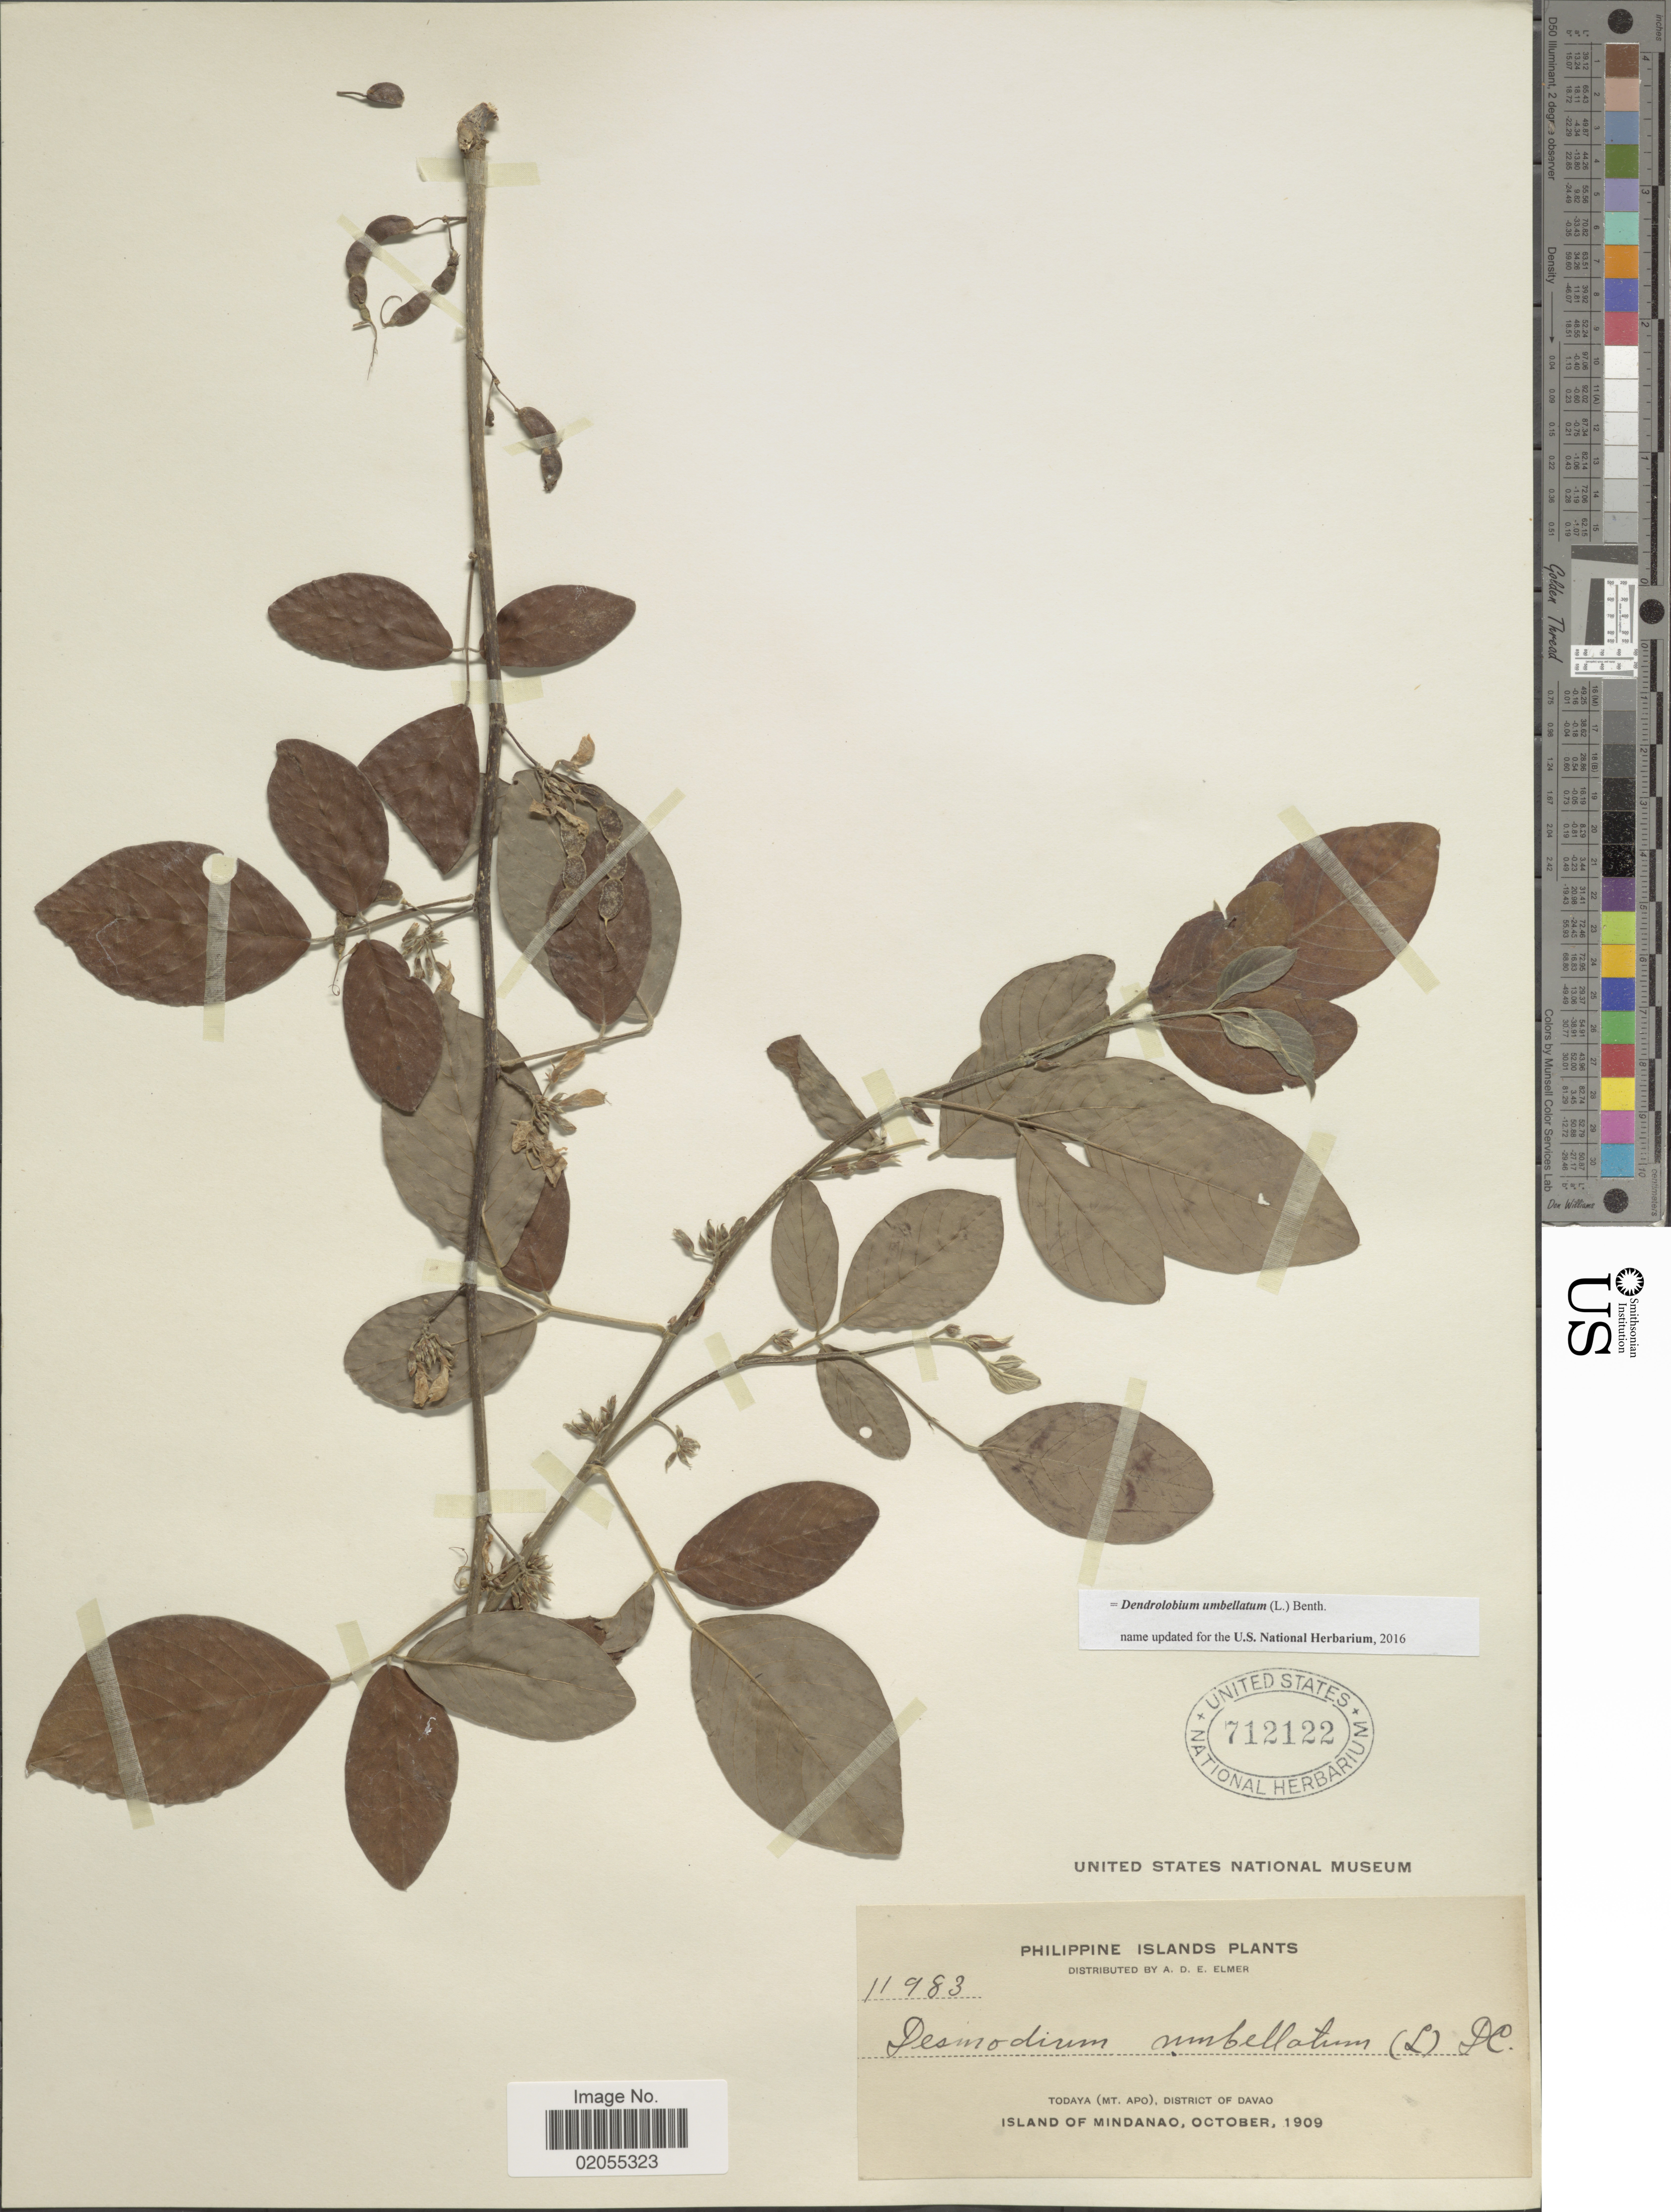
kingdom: Plantae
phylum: Tracheophyta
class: Magnoliopsida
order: Fabales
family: Fabaceae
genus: Dendrolobium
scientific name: Dendrolobium umbellatum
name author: (L.) Benth.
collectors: A. D. E. Elmer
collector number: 11983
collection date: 1909-10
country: Philippines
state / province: Davao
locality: Philippine Islands, Todaya (Mt. Apo), Island of Mindanao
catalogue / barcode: US 712122